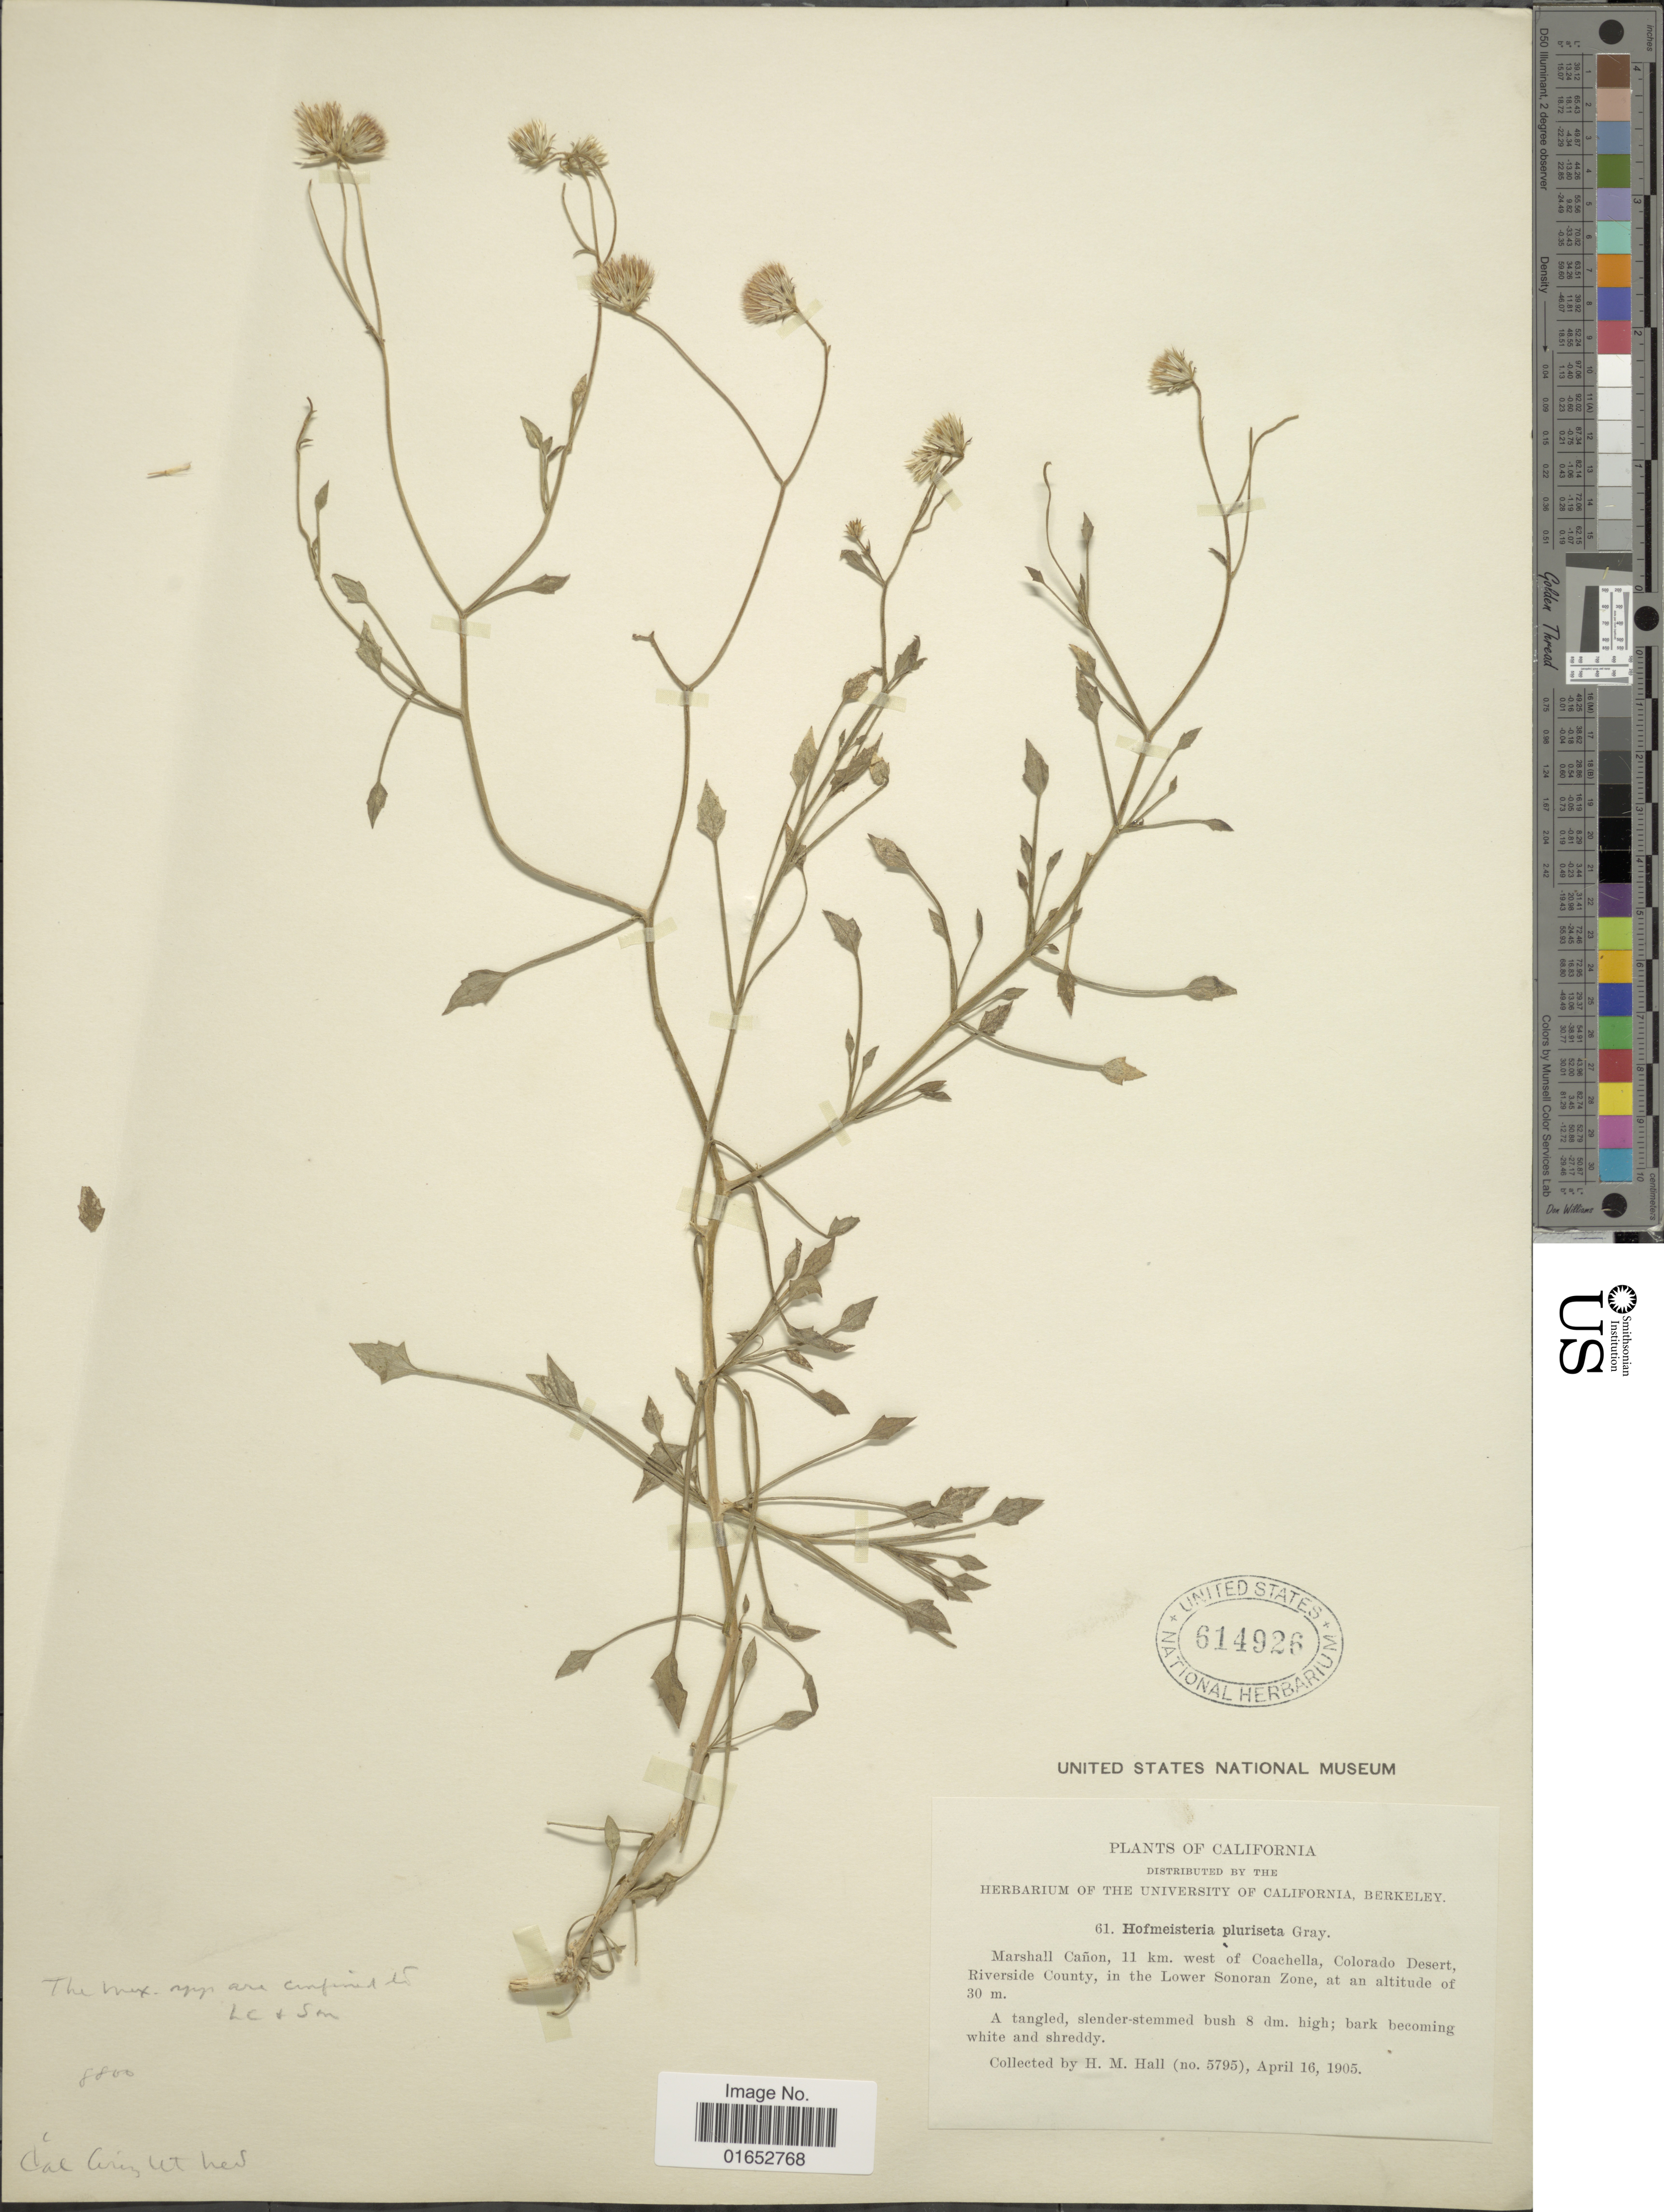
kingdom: Plantae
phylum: Tracheophyta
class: Magnoliopsida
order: Asterales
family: Asteraceae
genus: Pleurocoronis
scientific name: Pleurocoronis pluriseta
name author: (A. Gray) R.M. King & H. Rob.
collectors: H. M. Hall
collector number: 5795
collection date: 1905-04-16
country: United States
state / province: California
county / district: Riverside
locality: Marshall Cañon, 11 km. west of Coachella, Colorado Desert, Riverside County, in the Lower Sonoran Zone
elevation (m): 30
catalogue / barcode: US 614926